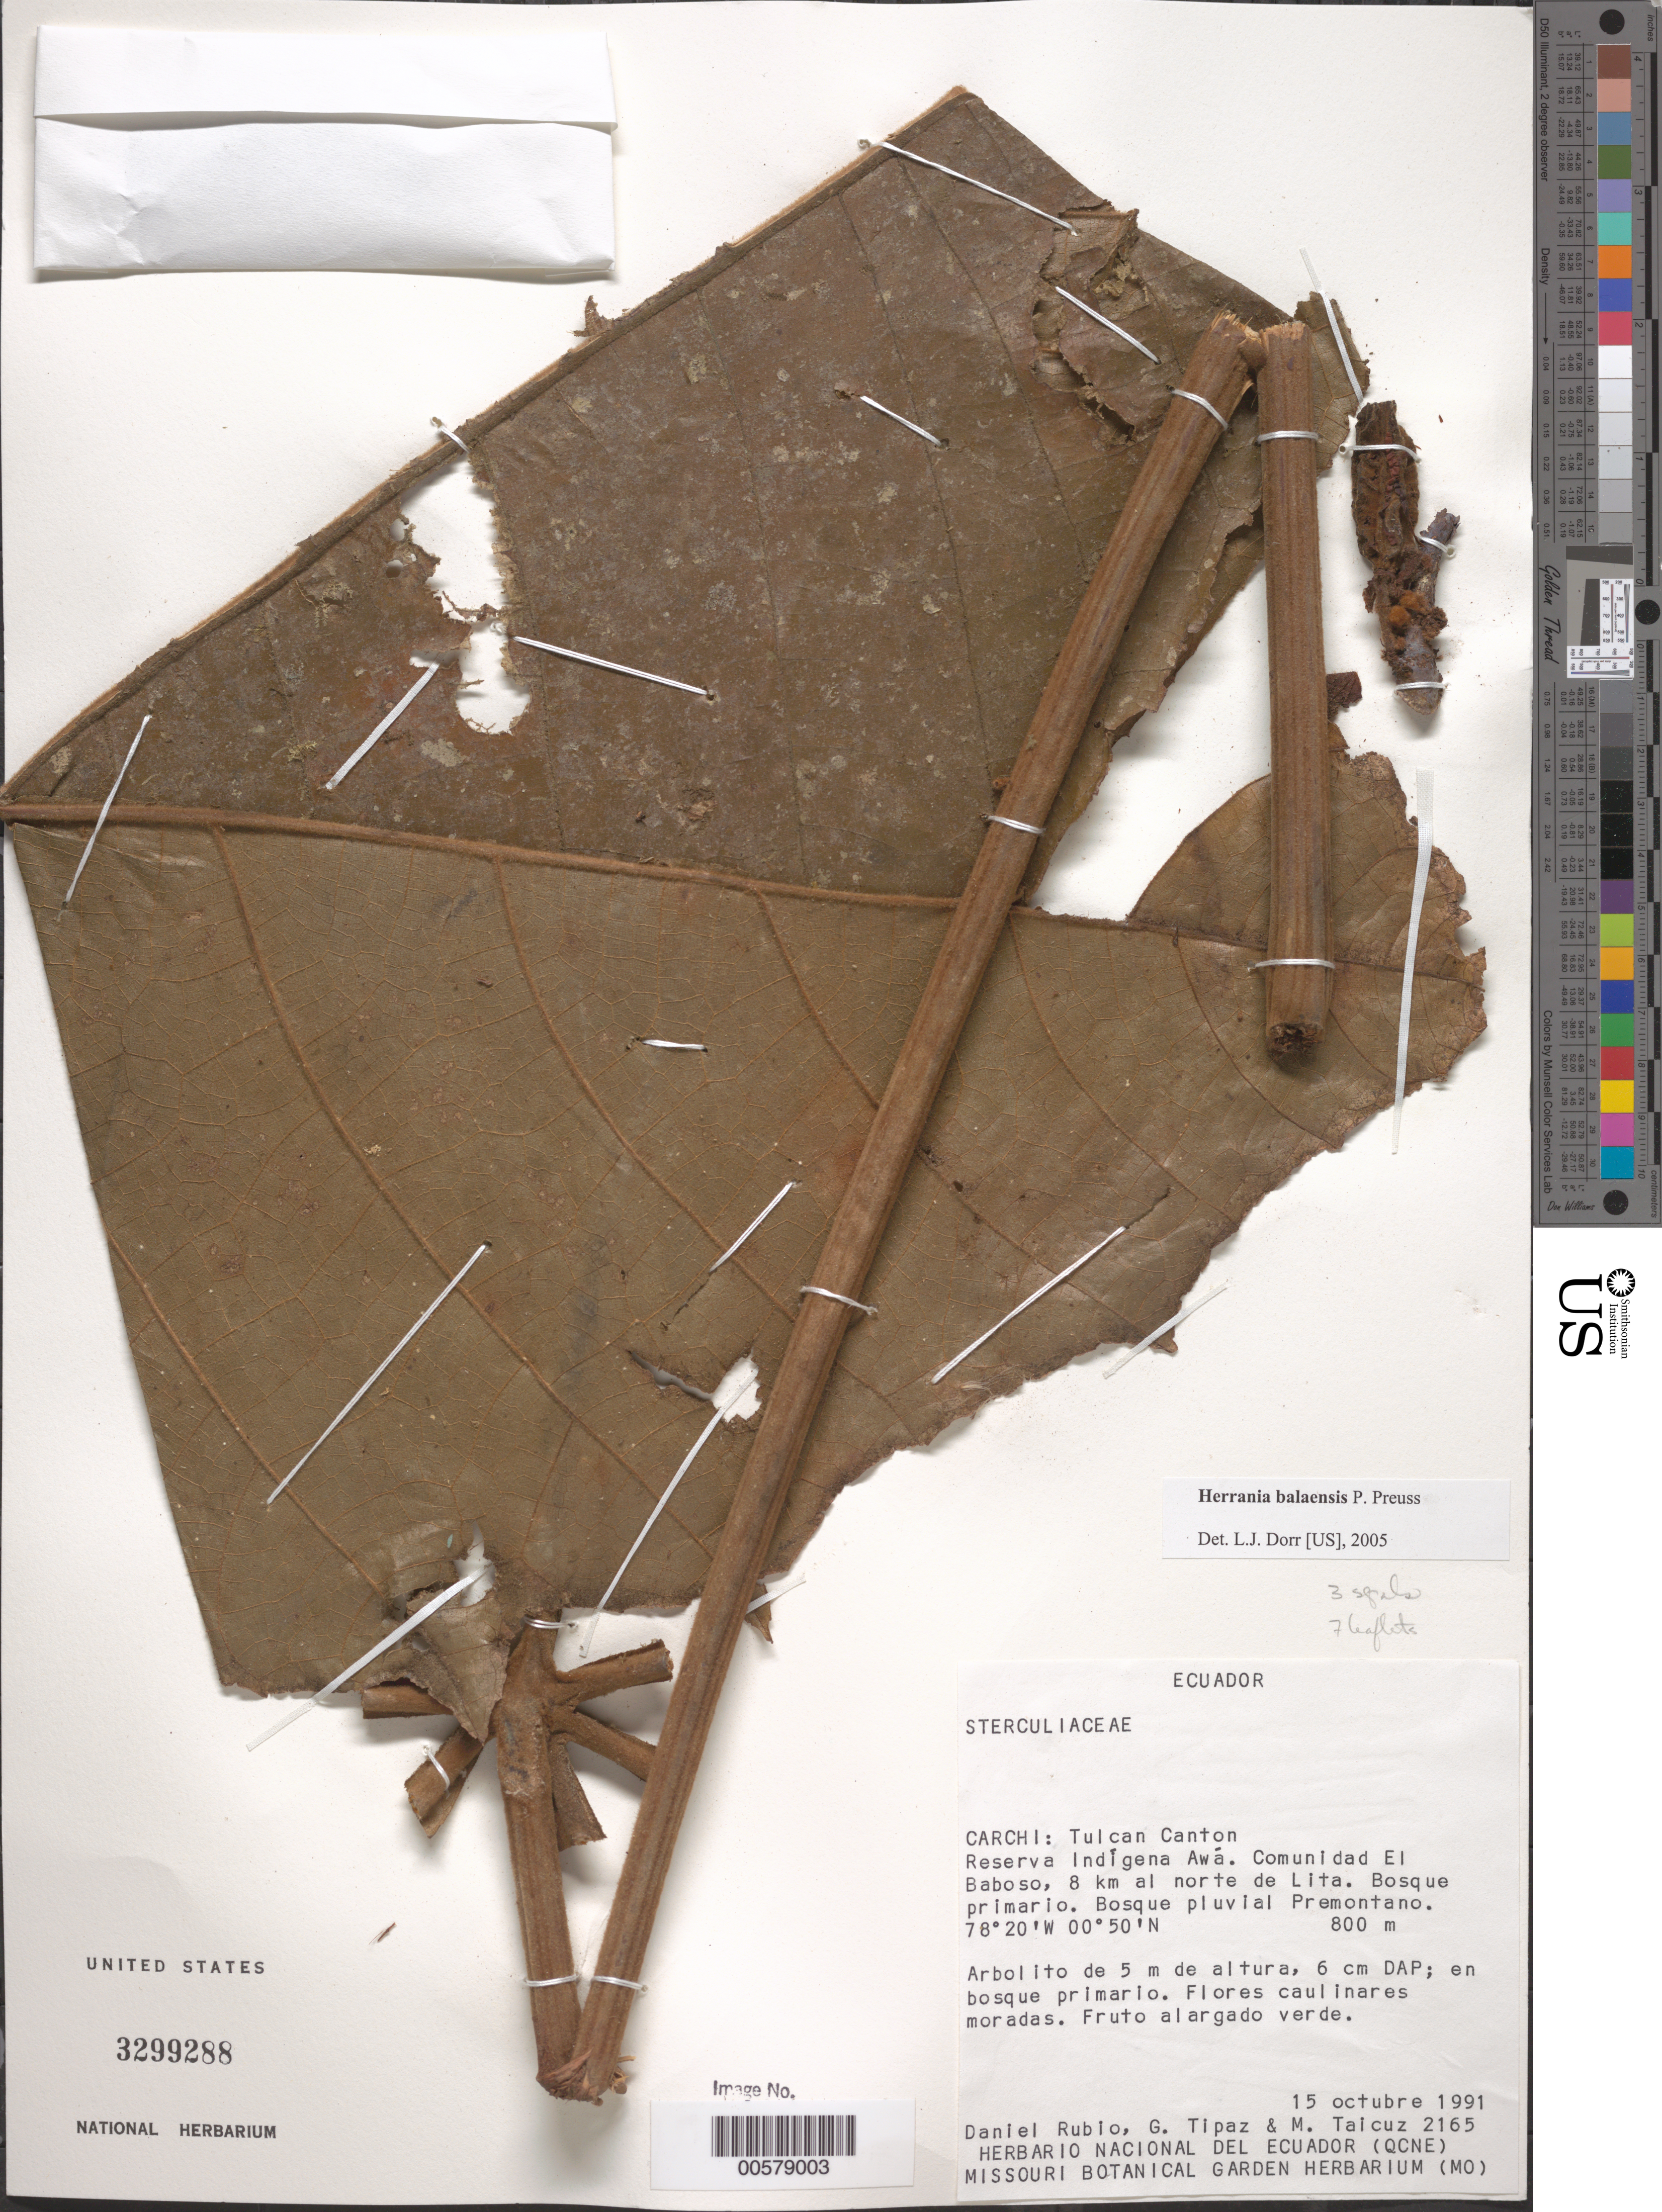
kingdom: Plantae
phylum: Tracheophyta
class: Magnoliopsida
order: Malvales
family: Malvaceae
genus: Theobroma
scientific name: Theobroma pulcherrimum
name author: (Goudot) De Wild.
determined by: Dorr, Laurence J., Curator (BOT), Smithsonian Institution - National Museum of Natural History (UNITED STATES)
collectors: D. Rubio, G. Tipaz & M. Taicuz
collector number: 2165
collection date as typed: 15 Oct 1991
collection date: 1991-10-15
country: Ecuador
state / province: Carchi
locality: Tulcan Canton. Reserva Indígena Awá, Comunidad El Baboso, 8 km al N de Lita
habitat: Bosque primario, bosque pluvial Premontano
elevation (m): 800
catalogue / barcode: US 3299288